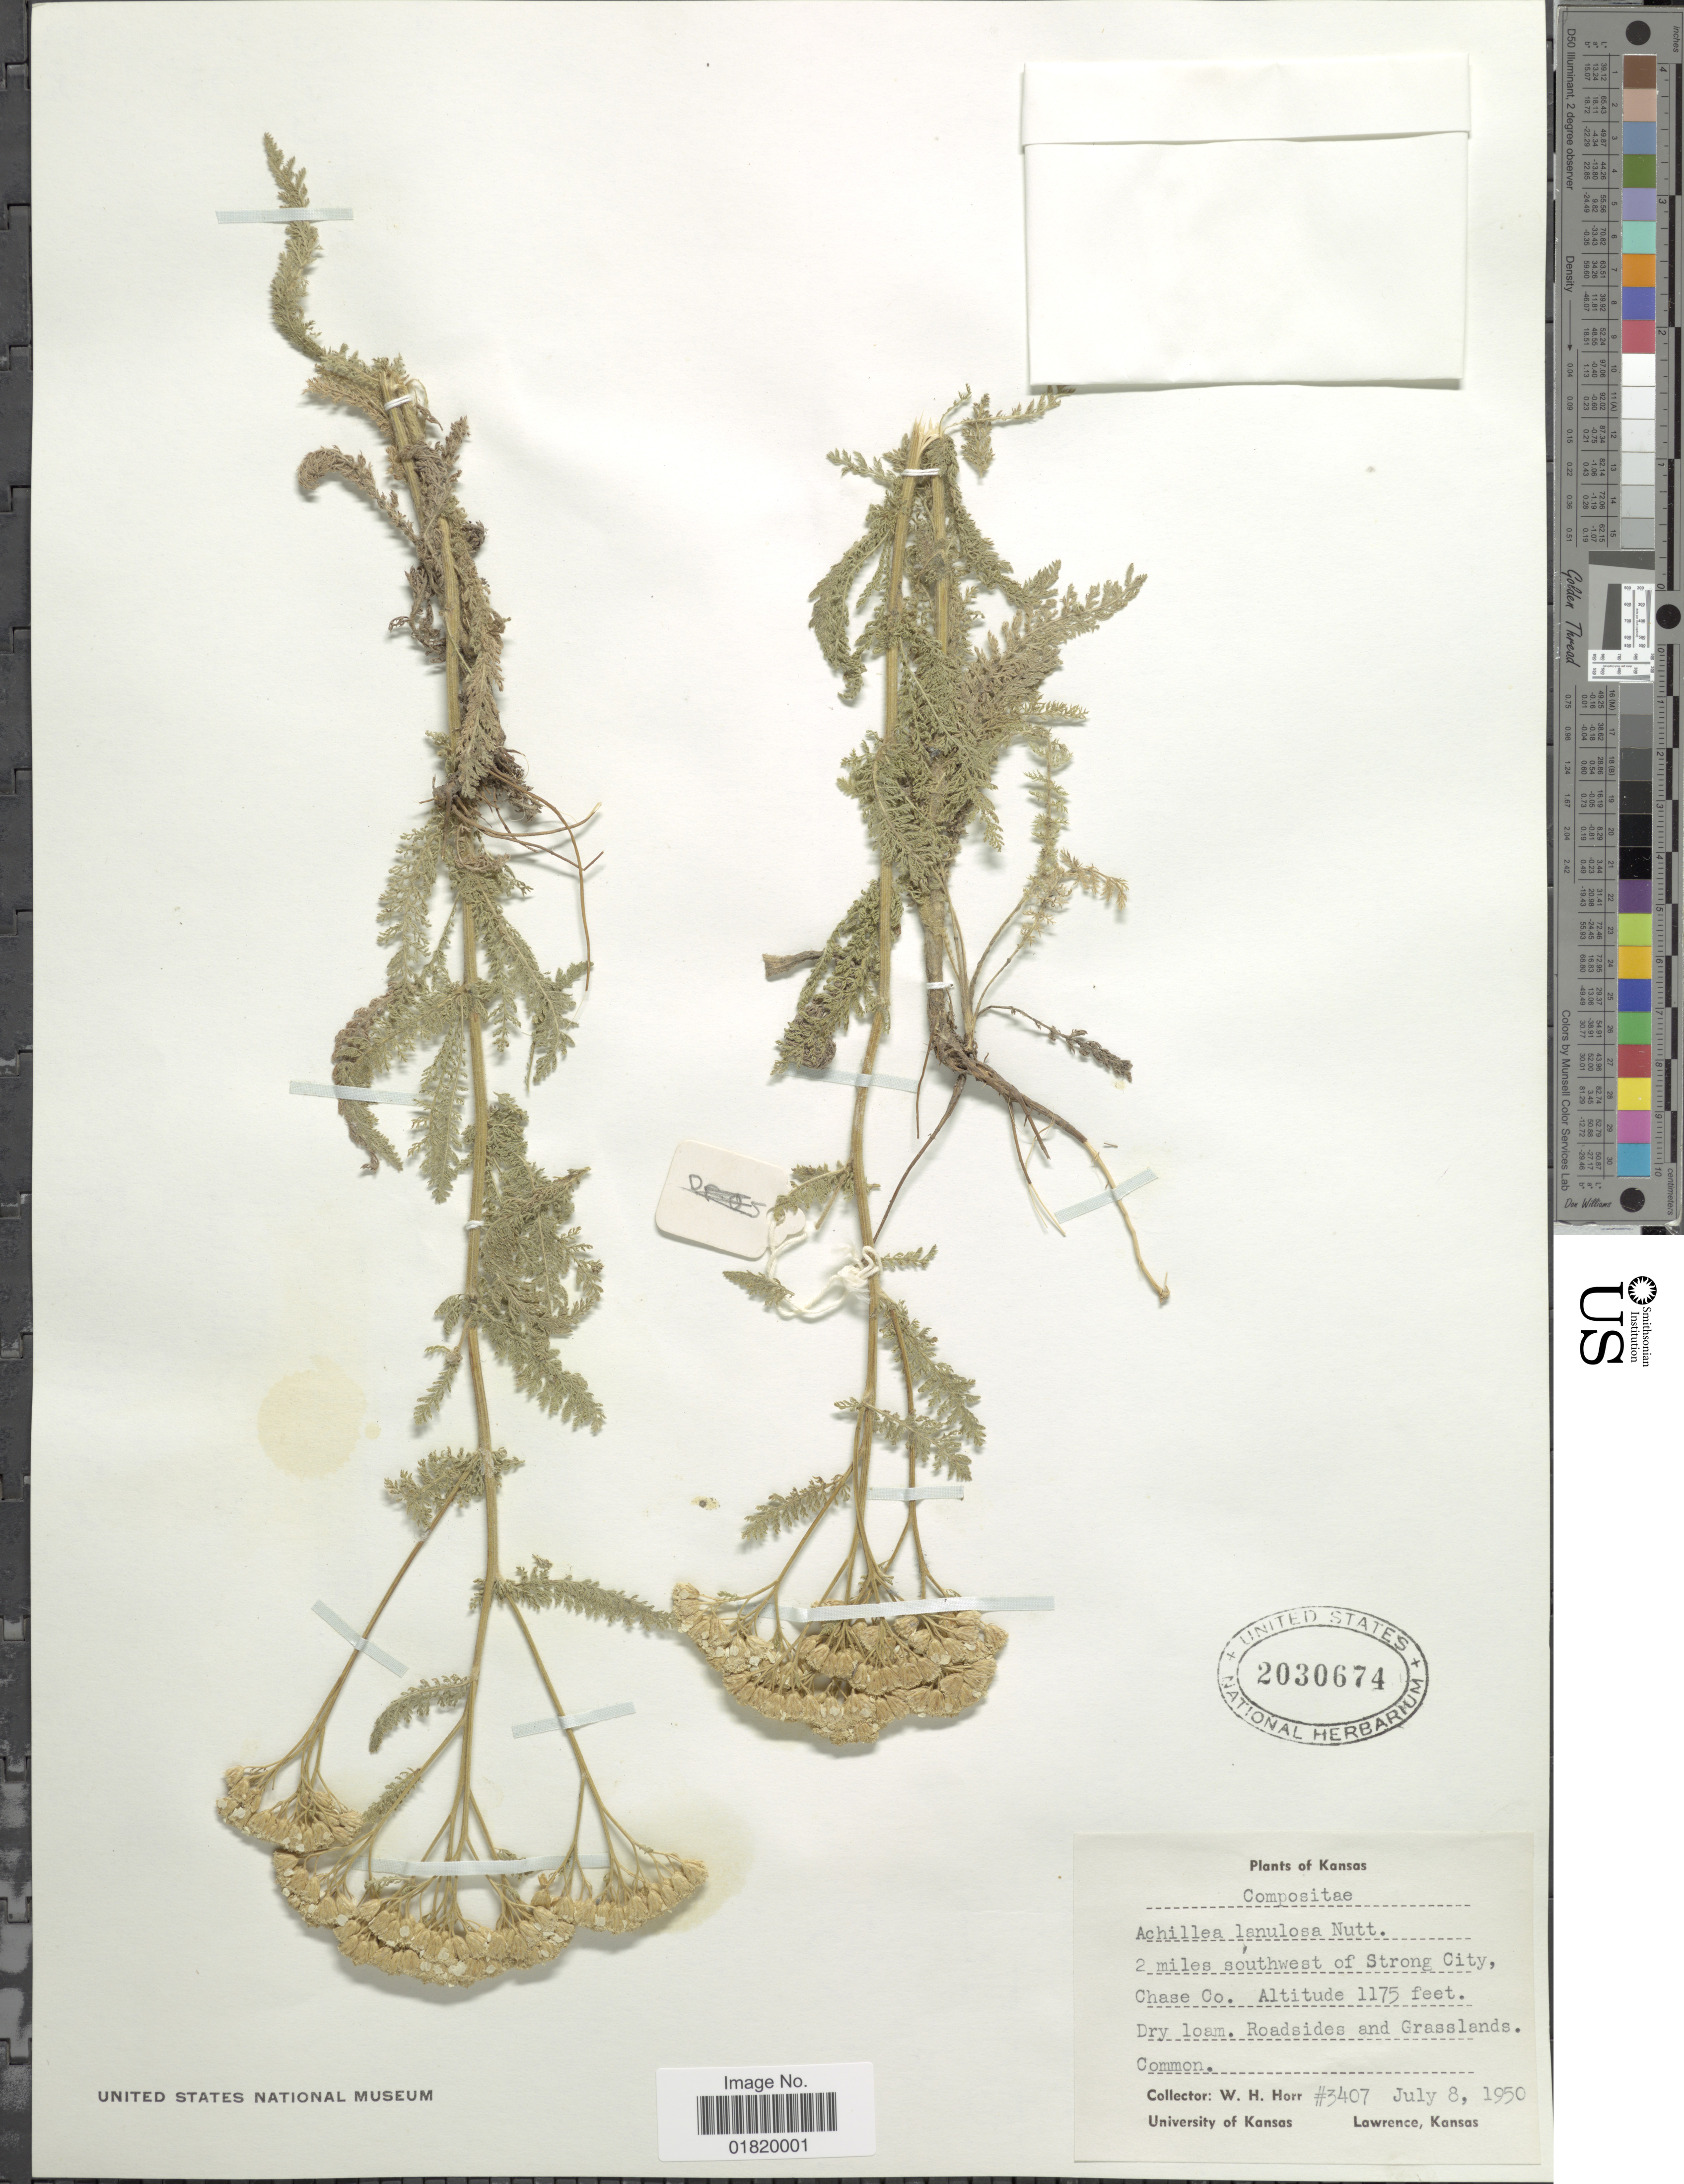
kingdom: Plantae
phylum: Tracheophyta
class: Magnoliopsida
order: Asterales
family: Asteraceae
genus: Achillea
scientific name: Achillea lanulosa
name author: Nutt.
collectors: W. H. Horr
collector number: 3407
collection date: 1950-07-08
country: United States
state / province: Kansas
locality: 2 miles southwest of Strong City, Chase Co.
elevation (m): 358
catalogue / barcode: US 2030674